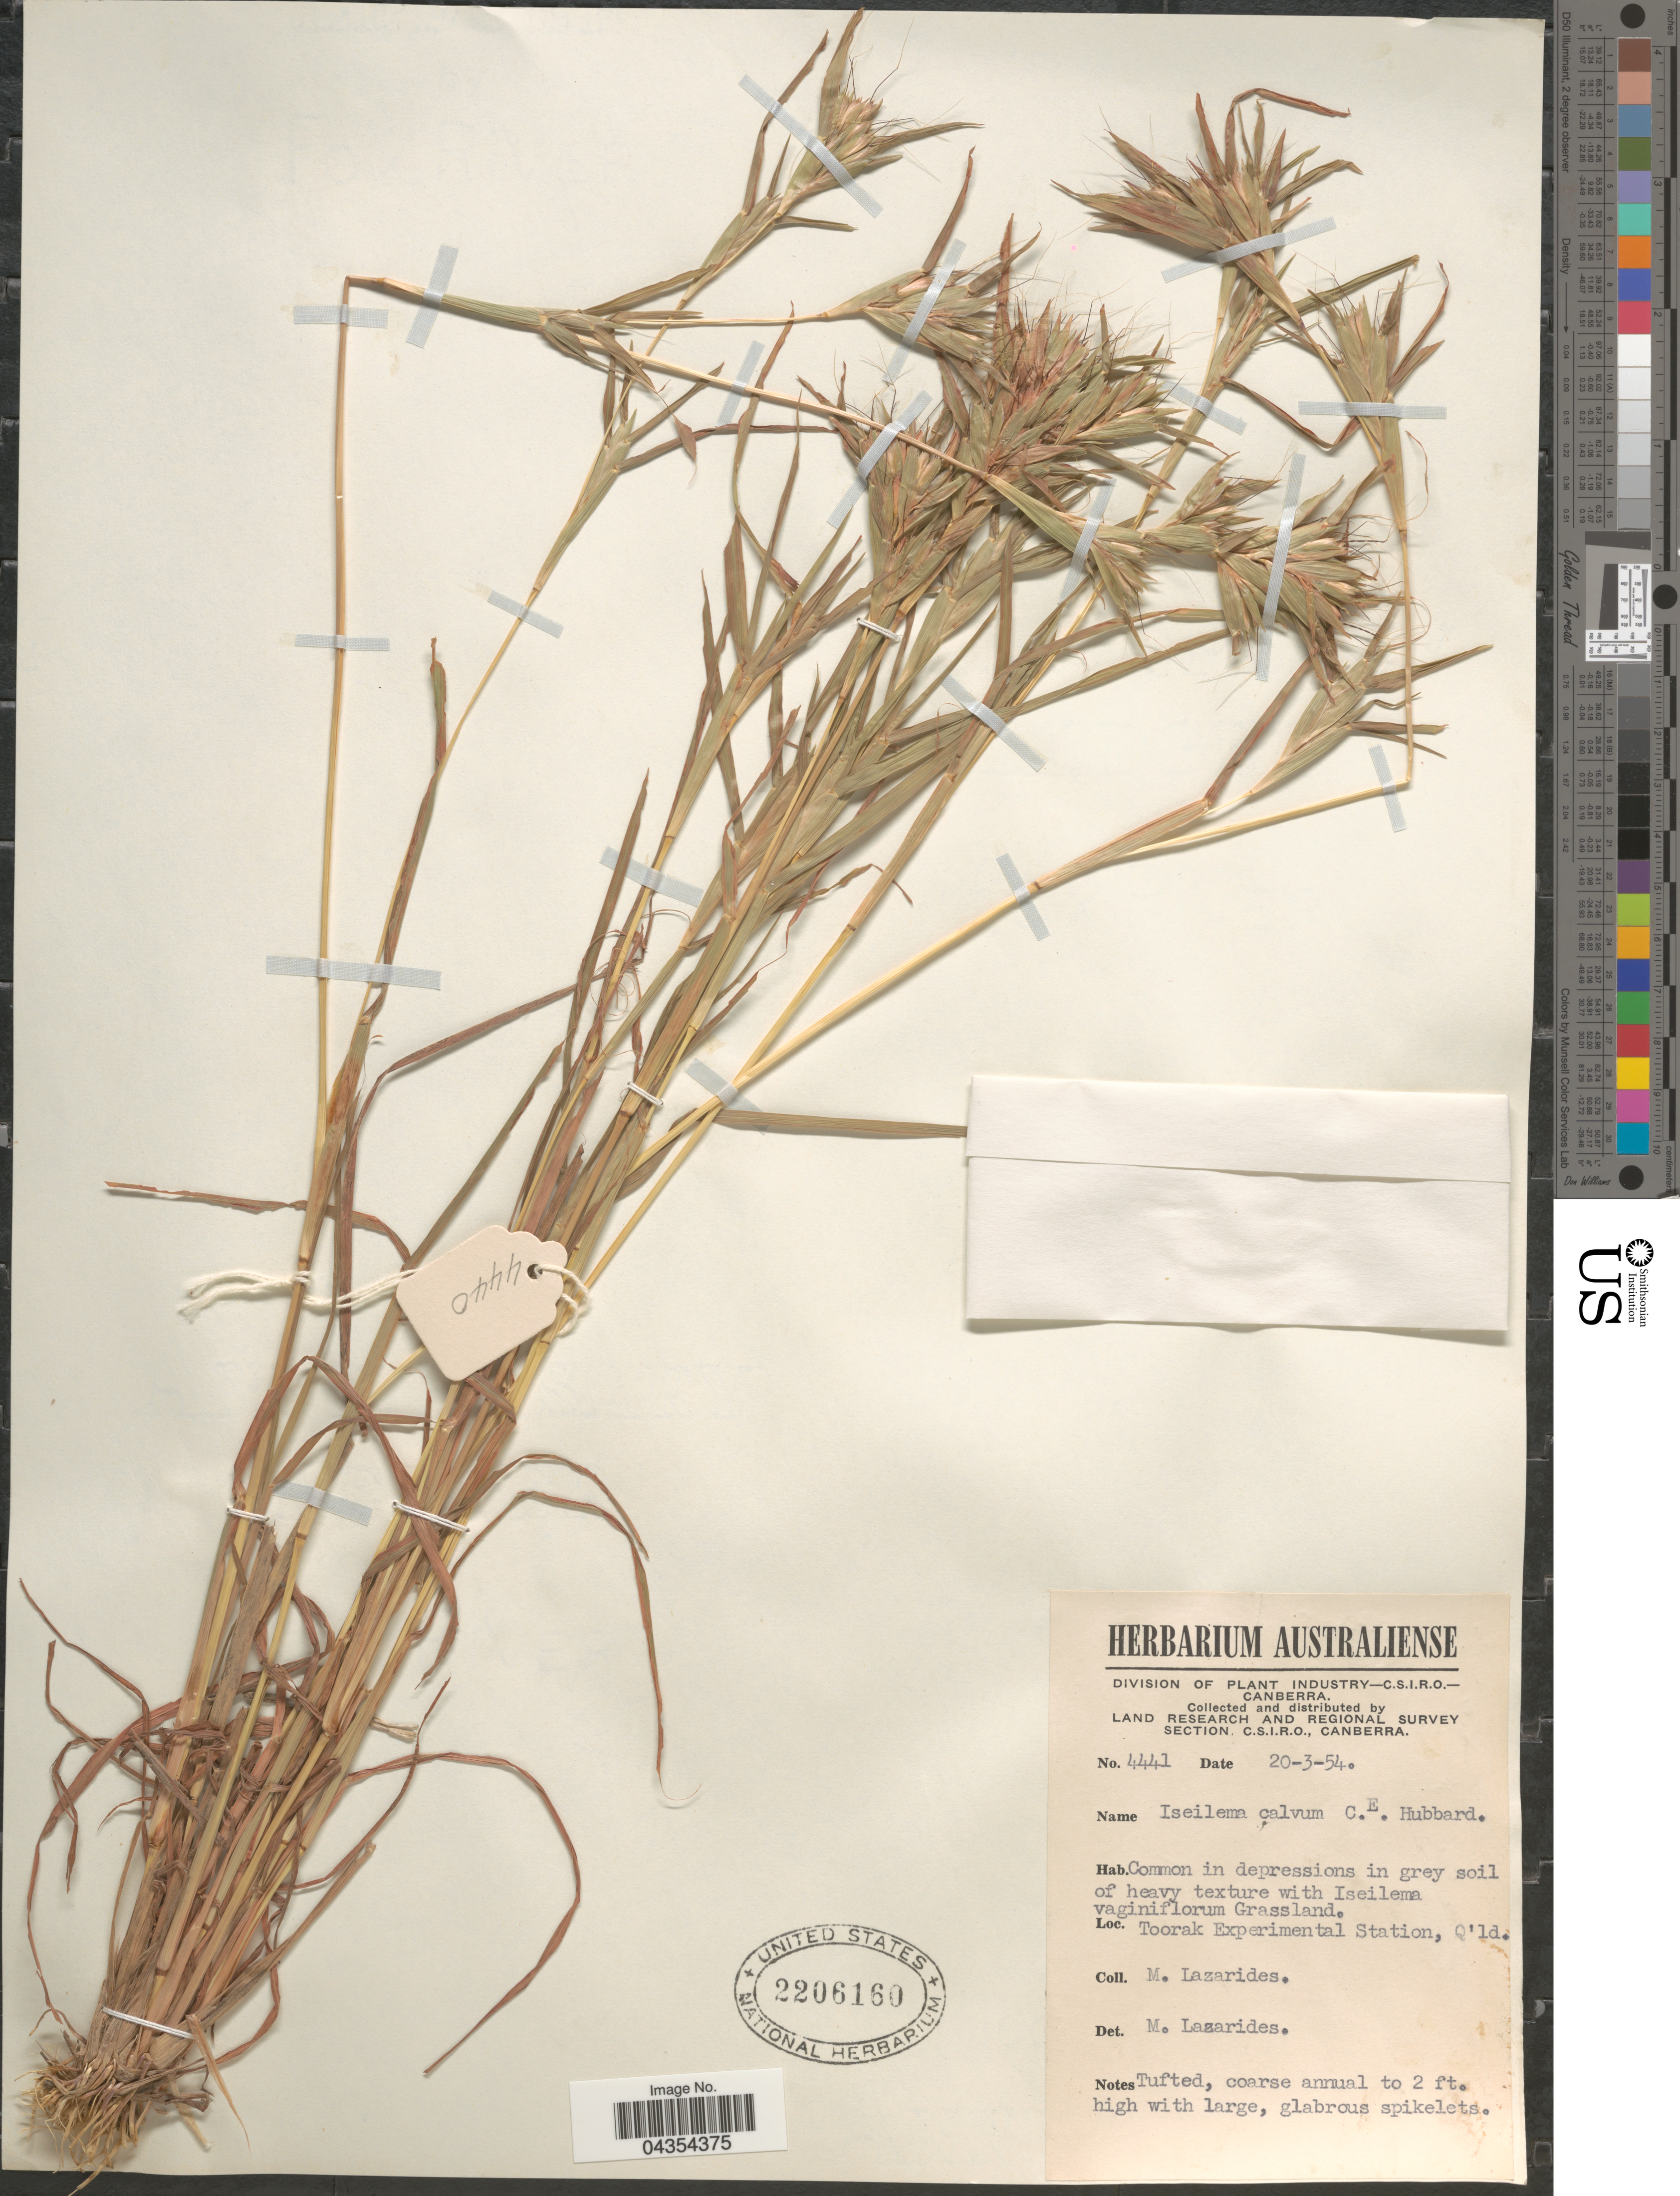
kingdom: Plantae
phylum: Tracheophyta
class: Liliopsida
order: Poales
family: Poaceae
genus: Iseilema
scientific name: Iseilema calvum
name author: C. E. Hubb.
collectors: M. Lazarides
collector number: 4441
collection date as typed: Transcribed d/m/y: 20/3/54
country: Australia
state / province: Queensland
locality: Land Research and Regional Survey Section. Toorak Experimental Station, Q'ld.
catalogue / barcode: US 2206160